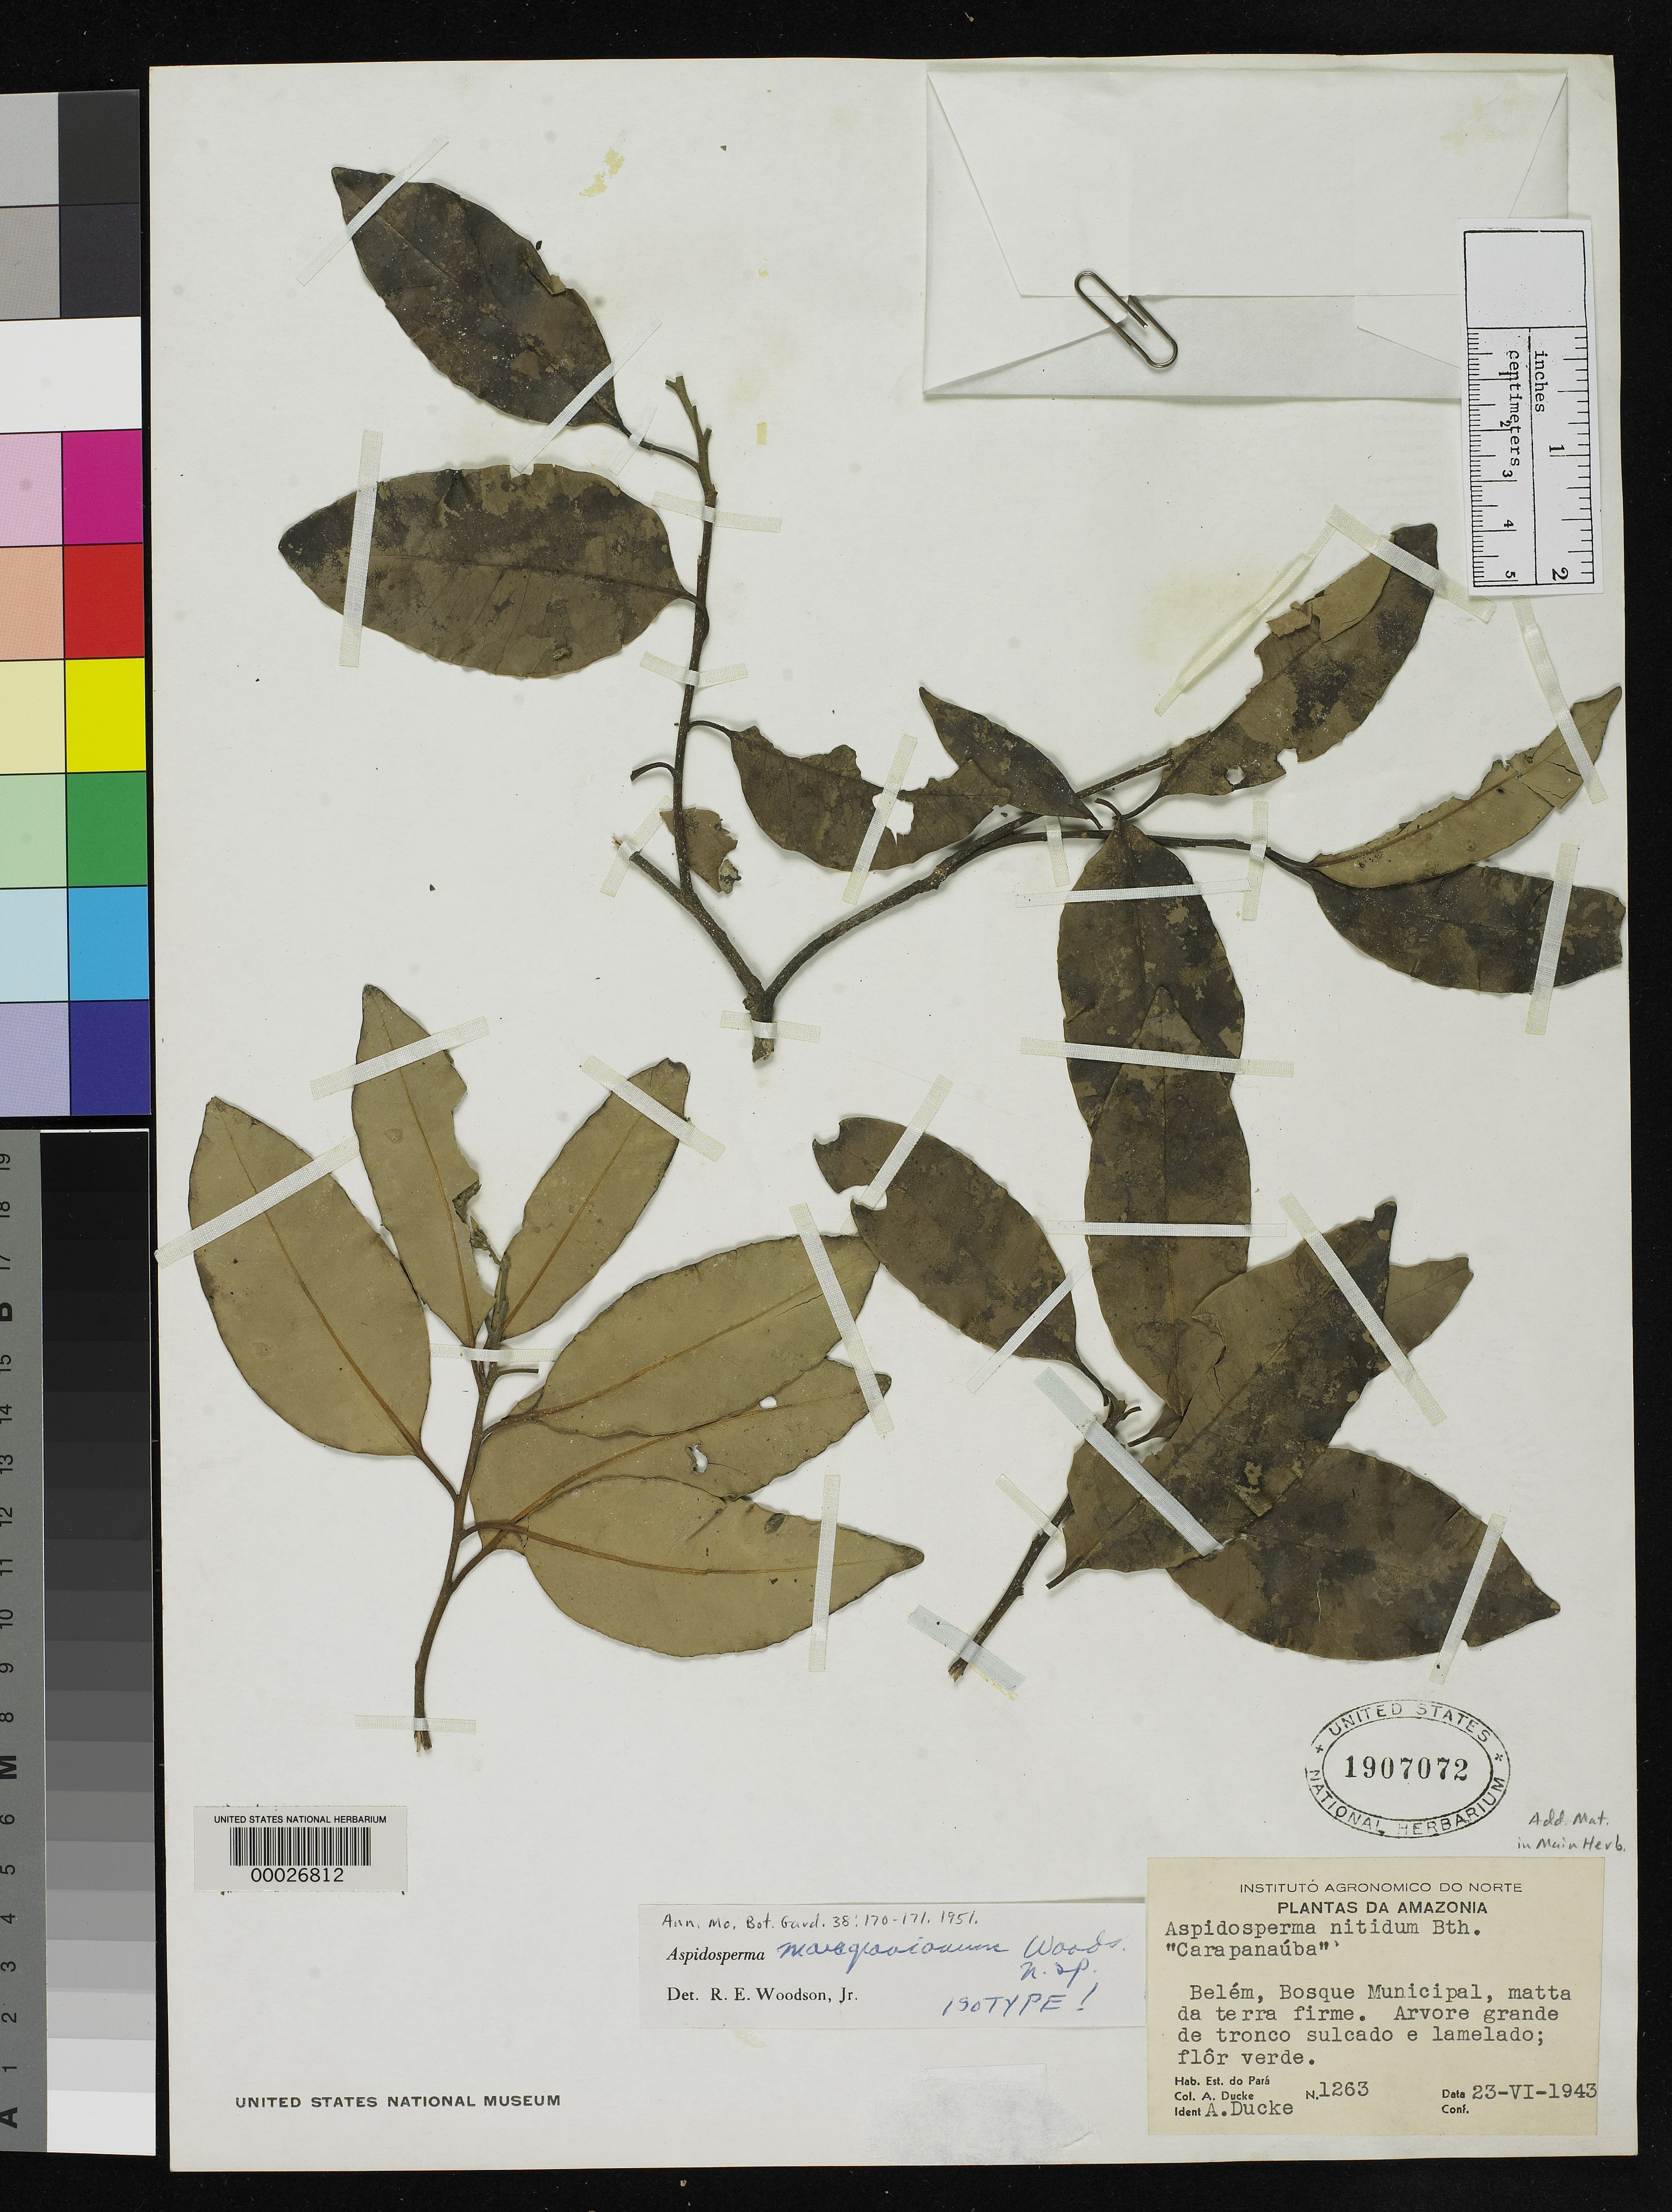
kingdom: Plantae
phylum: Tracheophyta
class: Magnoliopsida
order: Gentianales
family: Apocynaceae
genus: Aspidosperma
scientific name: Aspidosperma marcgravianum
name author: Woodson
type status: Isotype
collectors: A. Ducke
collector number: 1263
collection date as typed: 23-VI-1943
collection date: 1943-06-23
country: Brazil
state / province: Pará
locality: Belém, Bosque Municipal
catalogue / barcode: US 1907072